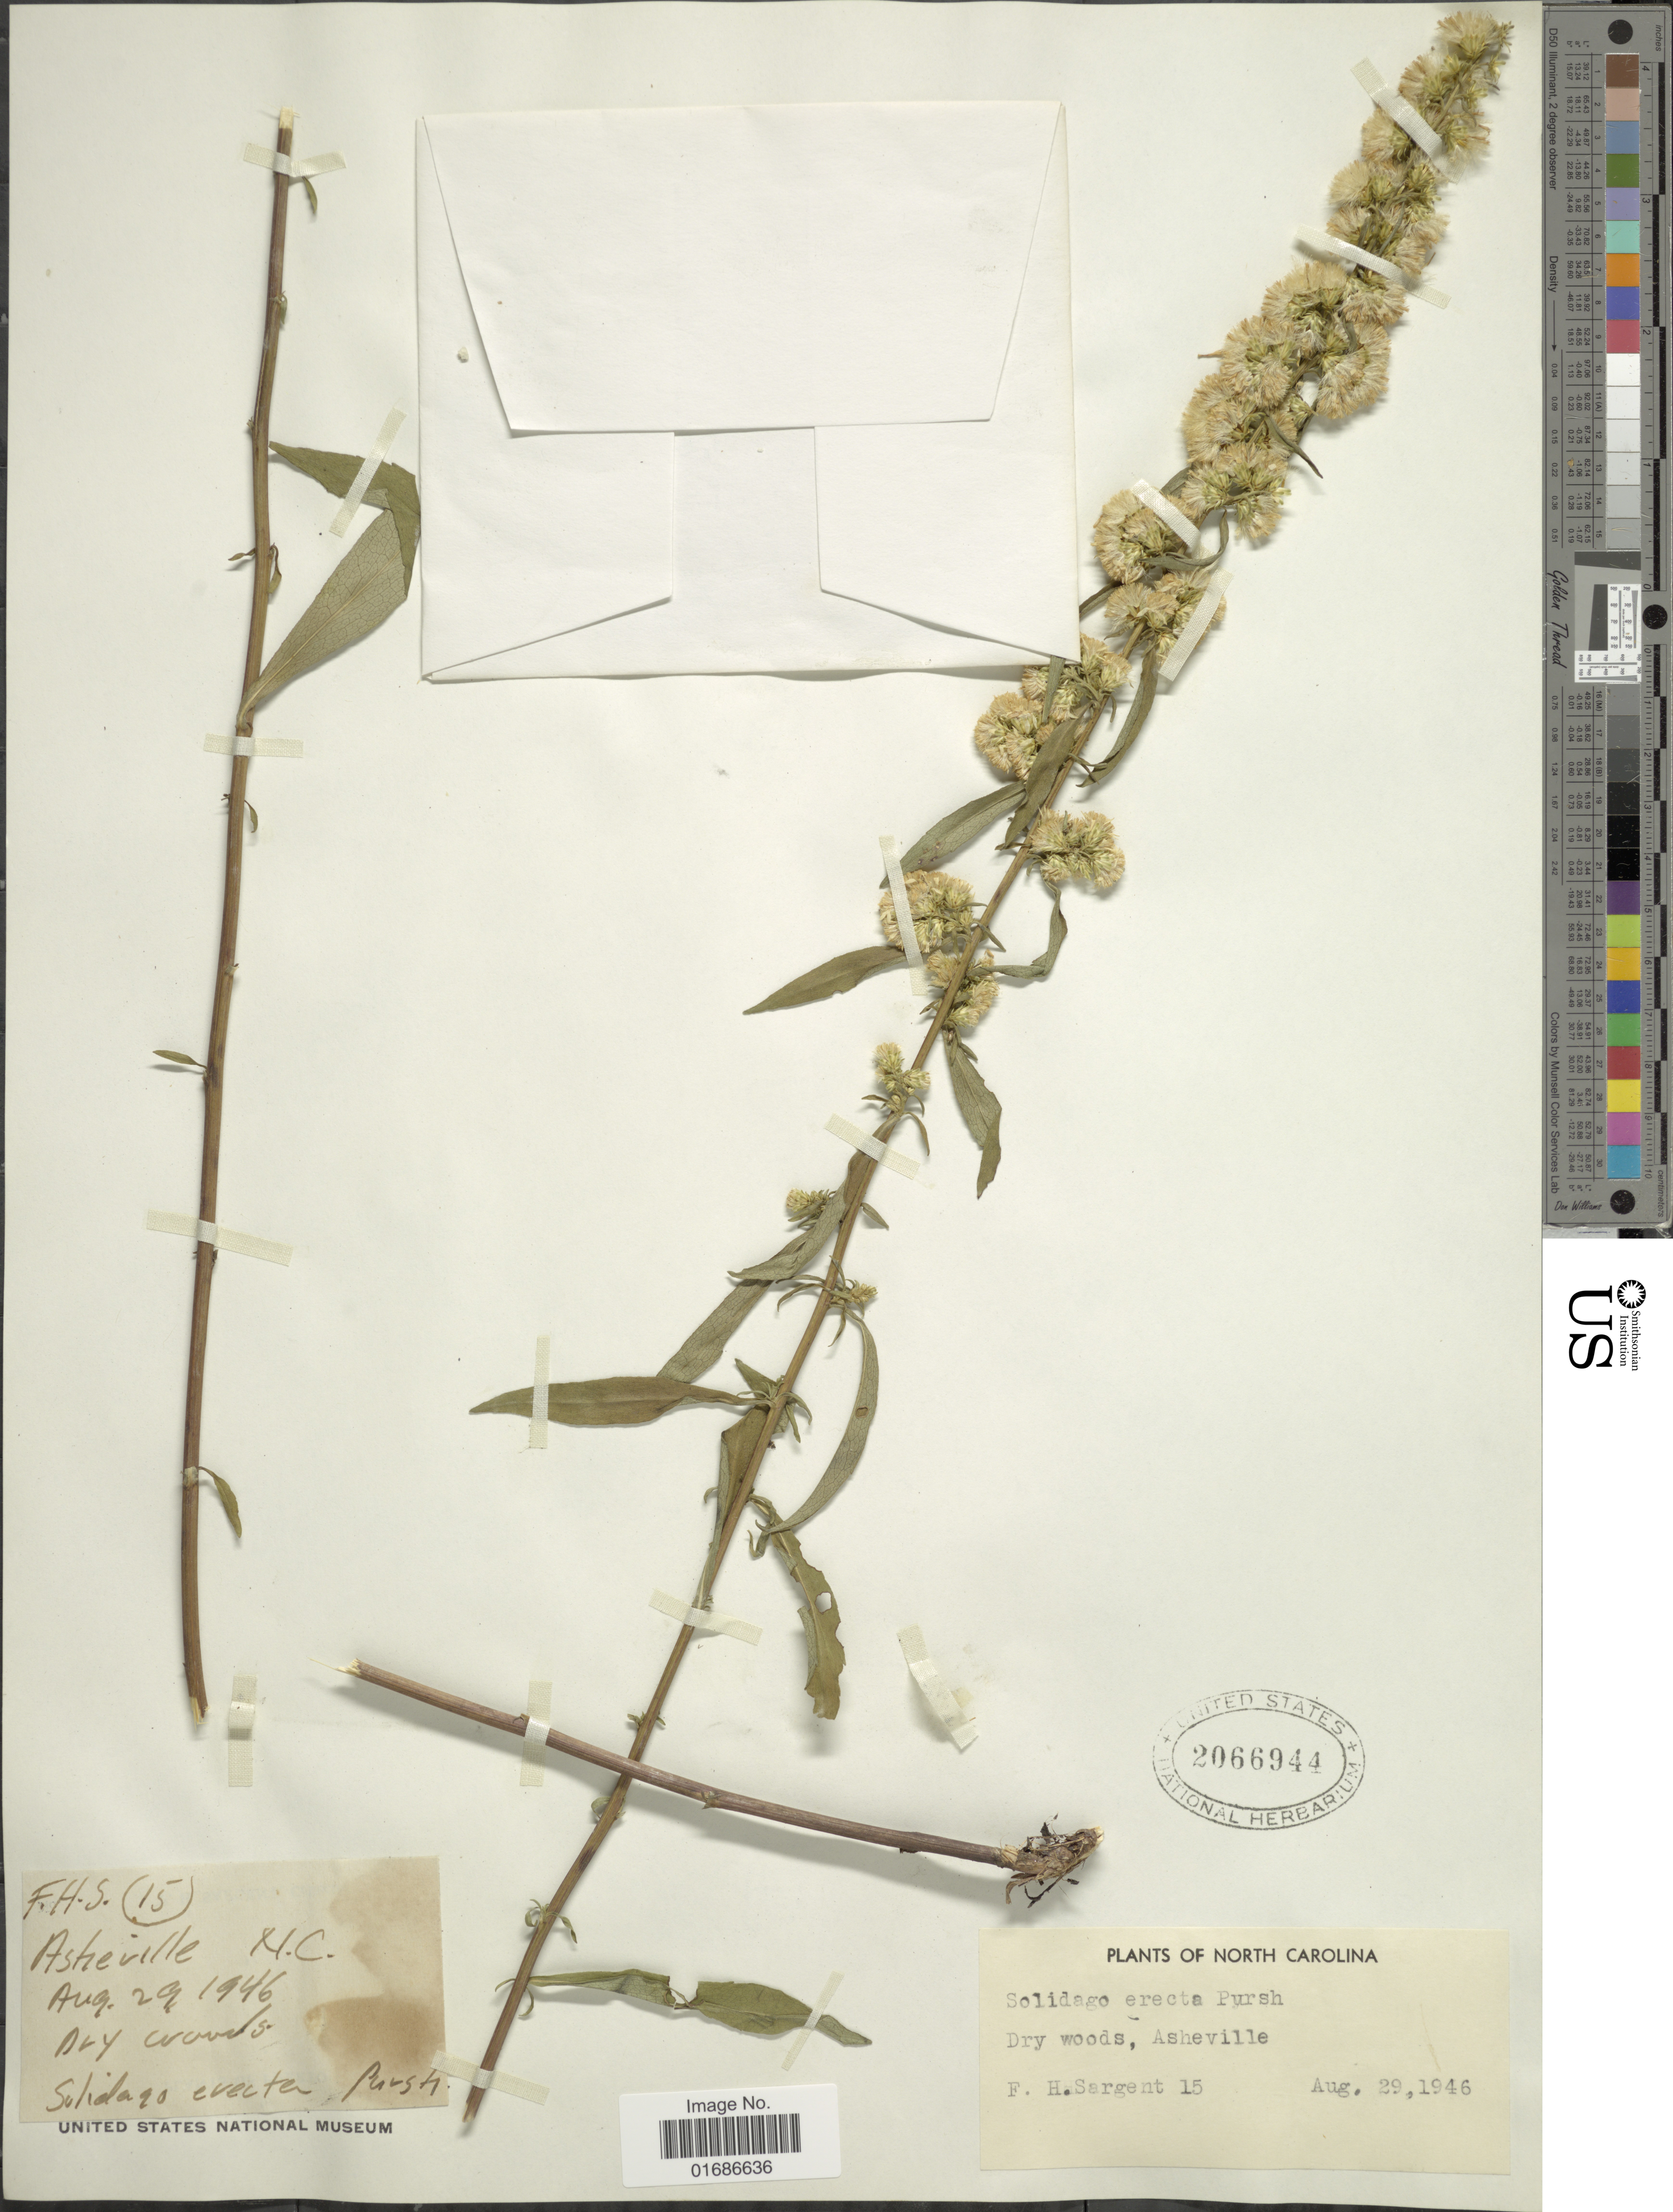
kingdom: Plantae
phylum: Tracheophyta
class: Magnoliopsida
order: Asterales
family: Asteraceae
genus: Solidago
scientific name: Solidago erecta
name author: Pursh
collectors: F. H. Sargent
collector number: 15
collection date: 1946-08-29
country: United States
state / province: North Carolina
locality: Dry woods, Asheville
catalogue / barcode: US 2066944